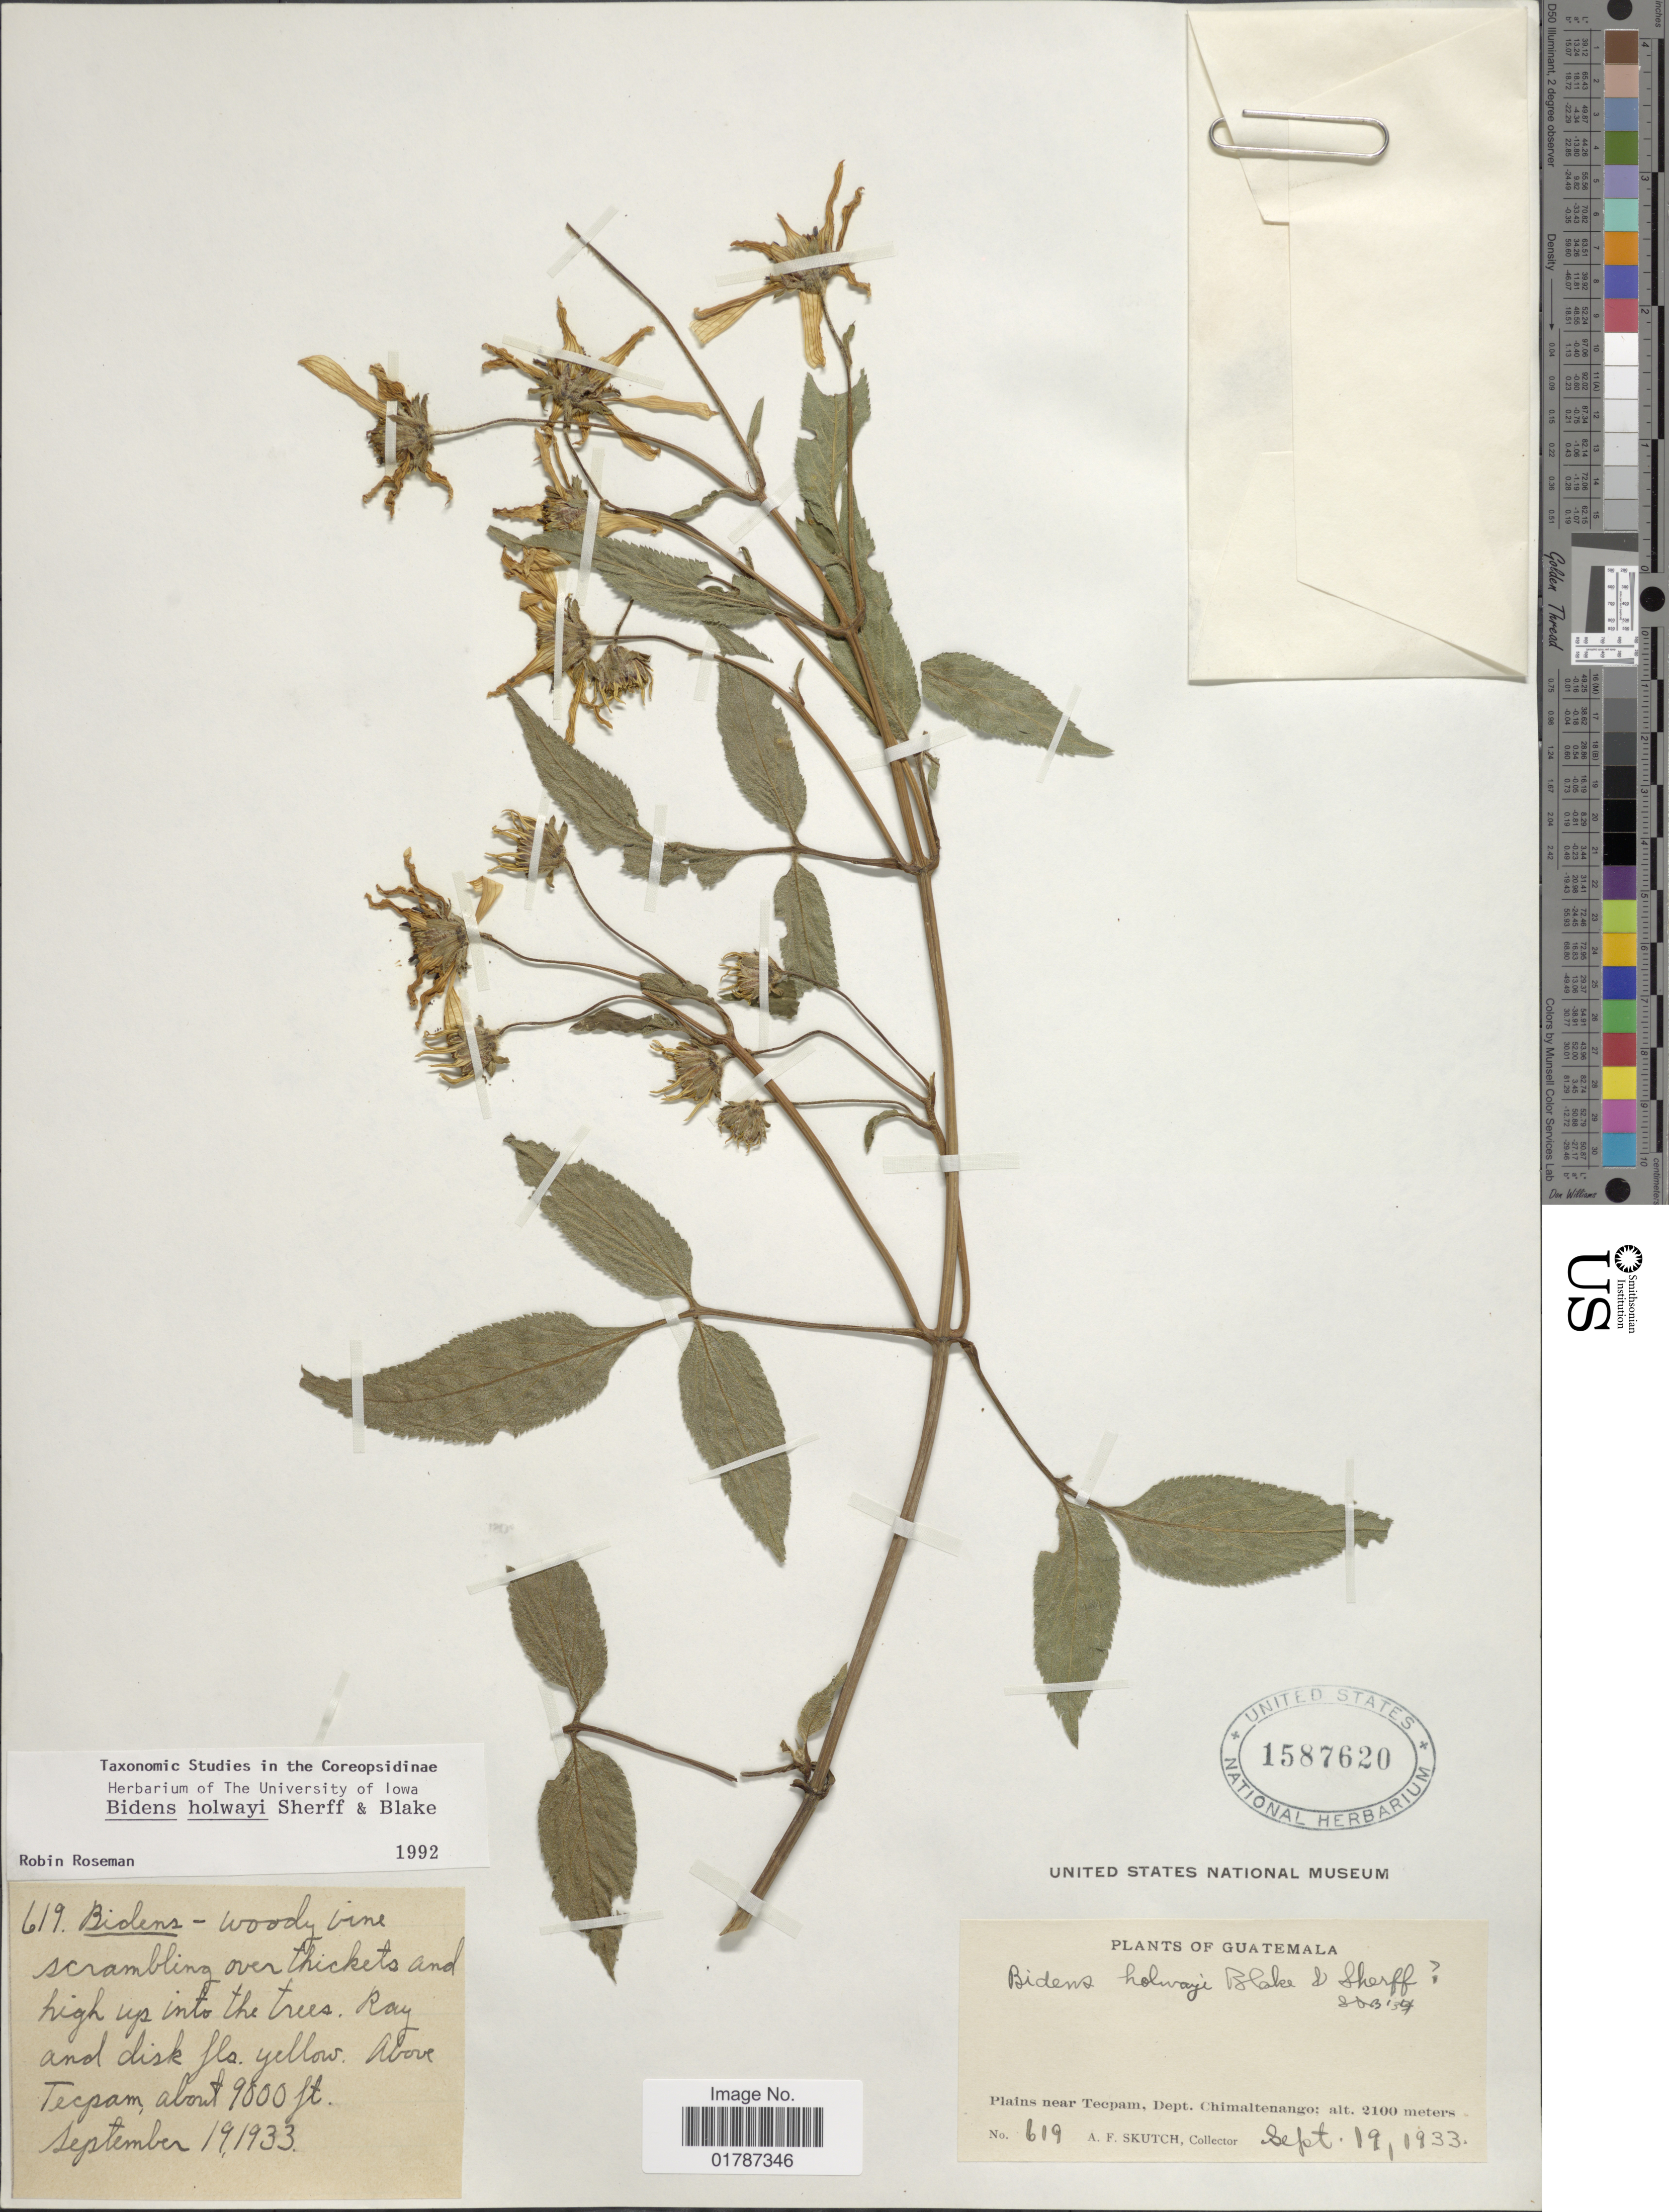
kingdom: Plantae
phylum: Tracheophyta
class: Magnoliopsida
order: Asterales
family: Asteraceae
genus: Bidens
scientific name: Bidens holwayi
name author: Sherff & S.F. Blake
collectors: A. F. Skutch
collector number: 619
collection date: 1933-09-19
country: Guatemala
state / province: Chimaltenango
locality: Plains near Tecpam, Dept. Chimaltenango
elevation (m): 2100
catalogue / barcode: US 1587620